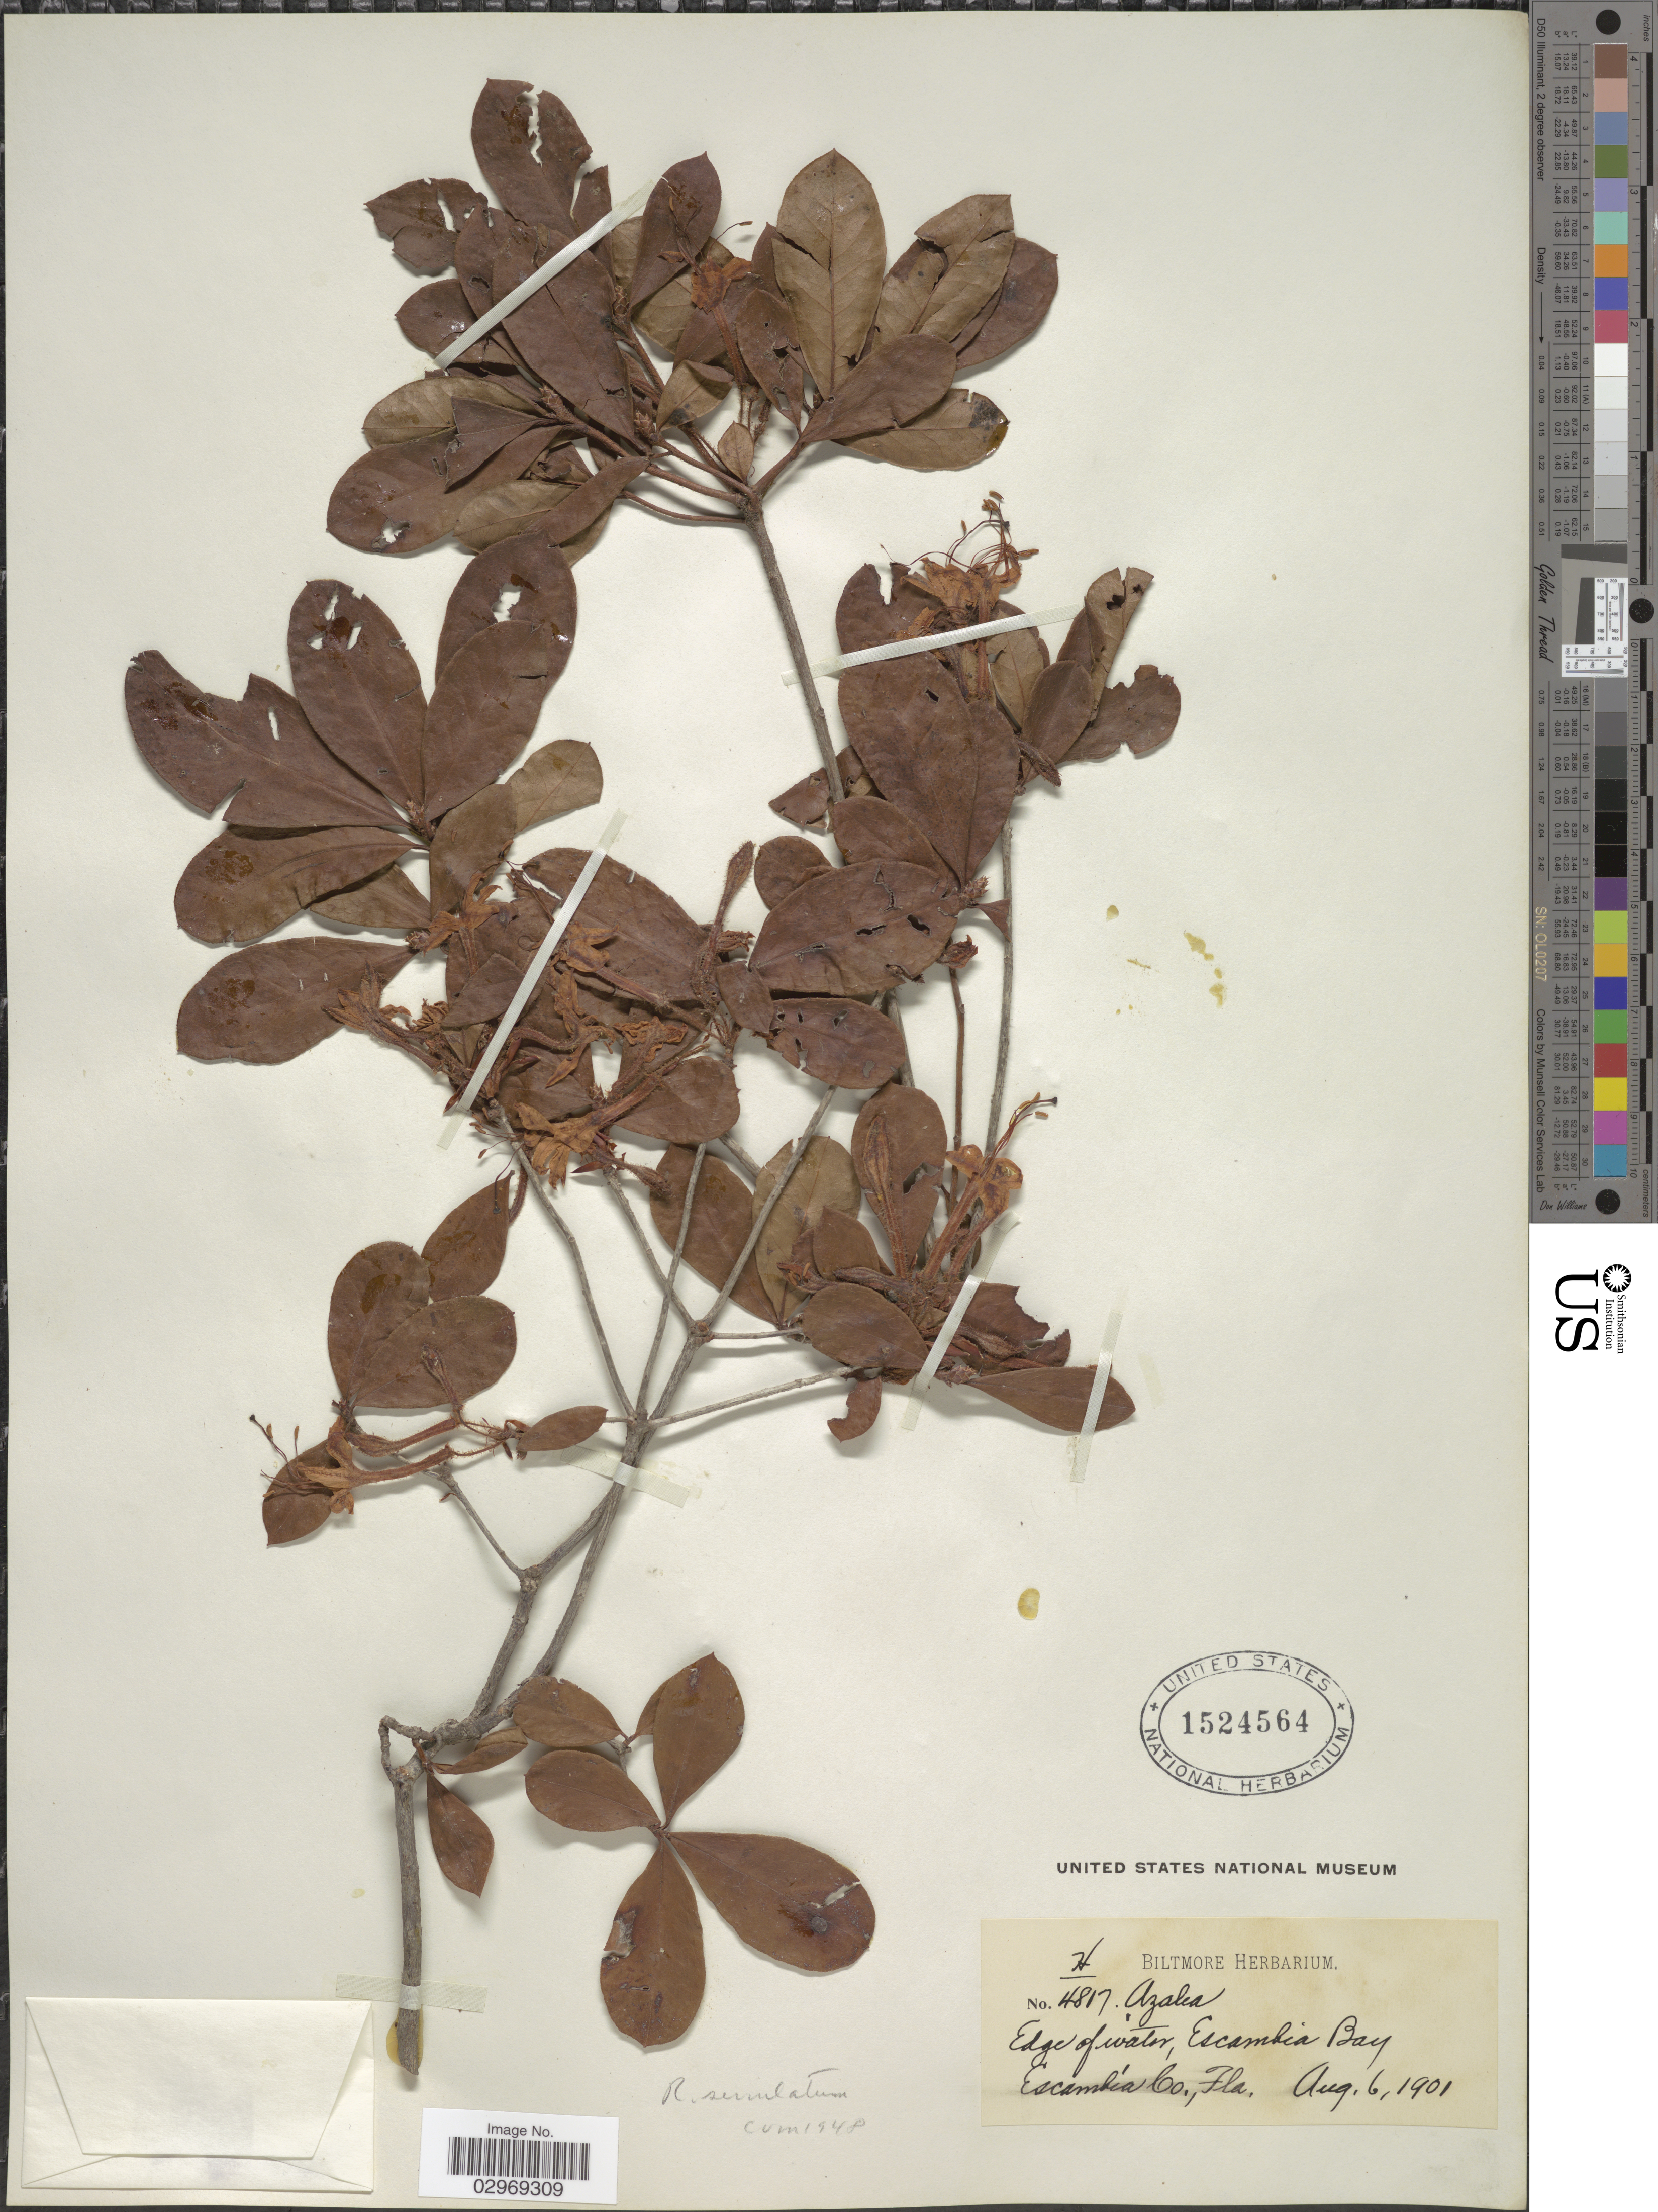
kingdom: Plantae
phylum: Tracheophyta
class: Magnoliopsida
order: Ericales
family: Ericaceae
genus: Rhododendron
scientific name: Rhododendron serrulatum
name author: (Small) Millais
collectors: ex herb. Biltmore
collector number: H/4817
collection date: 1901-08-06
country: United States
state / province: Florida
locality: Escambia Bay, Escambia Co.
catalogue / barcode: US 1524564